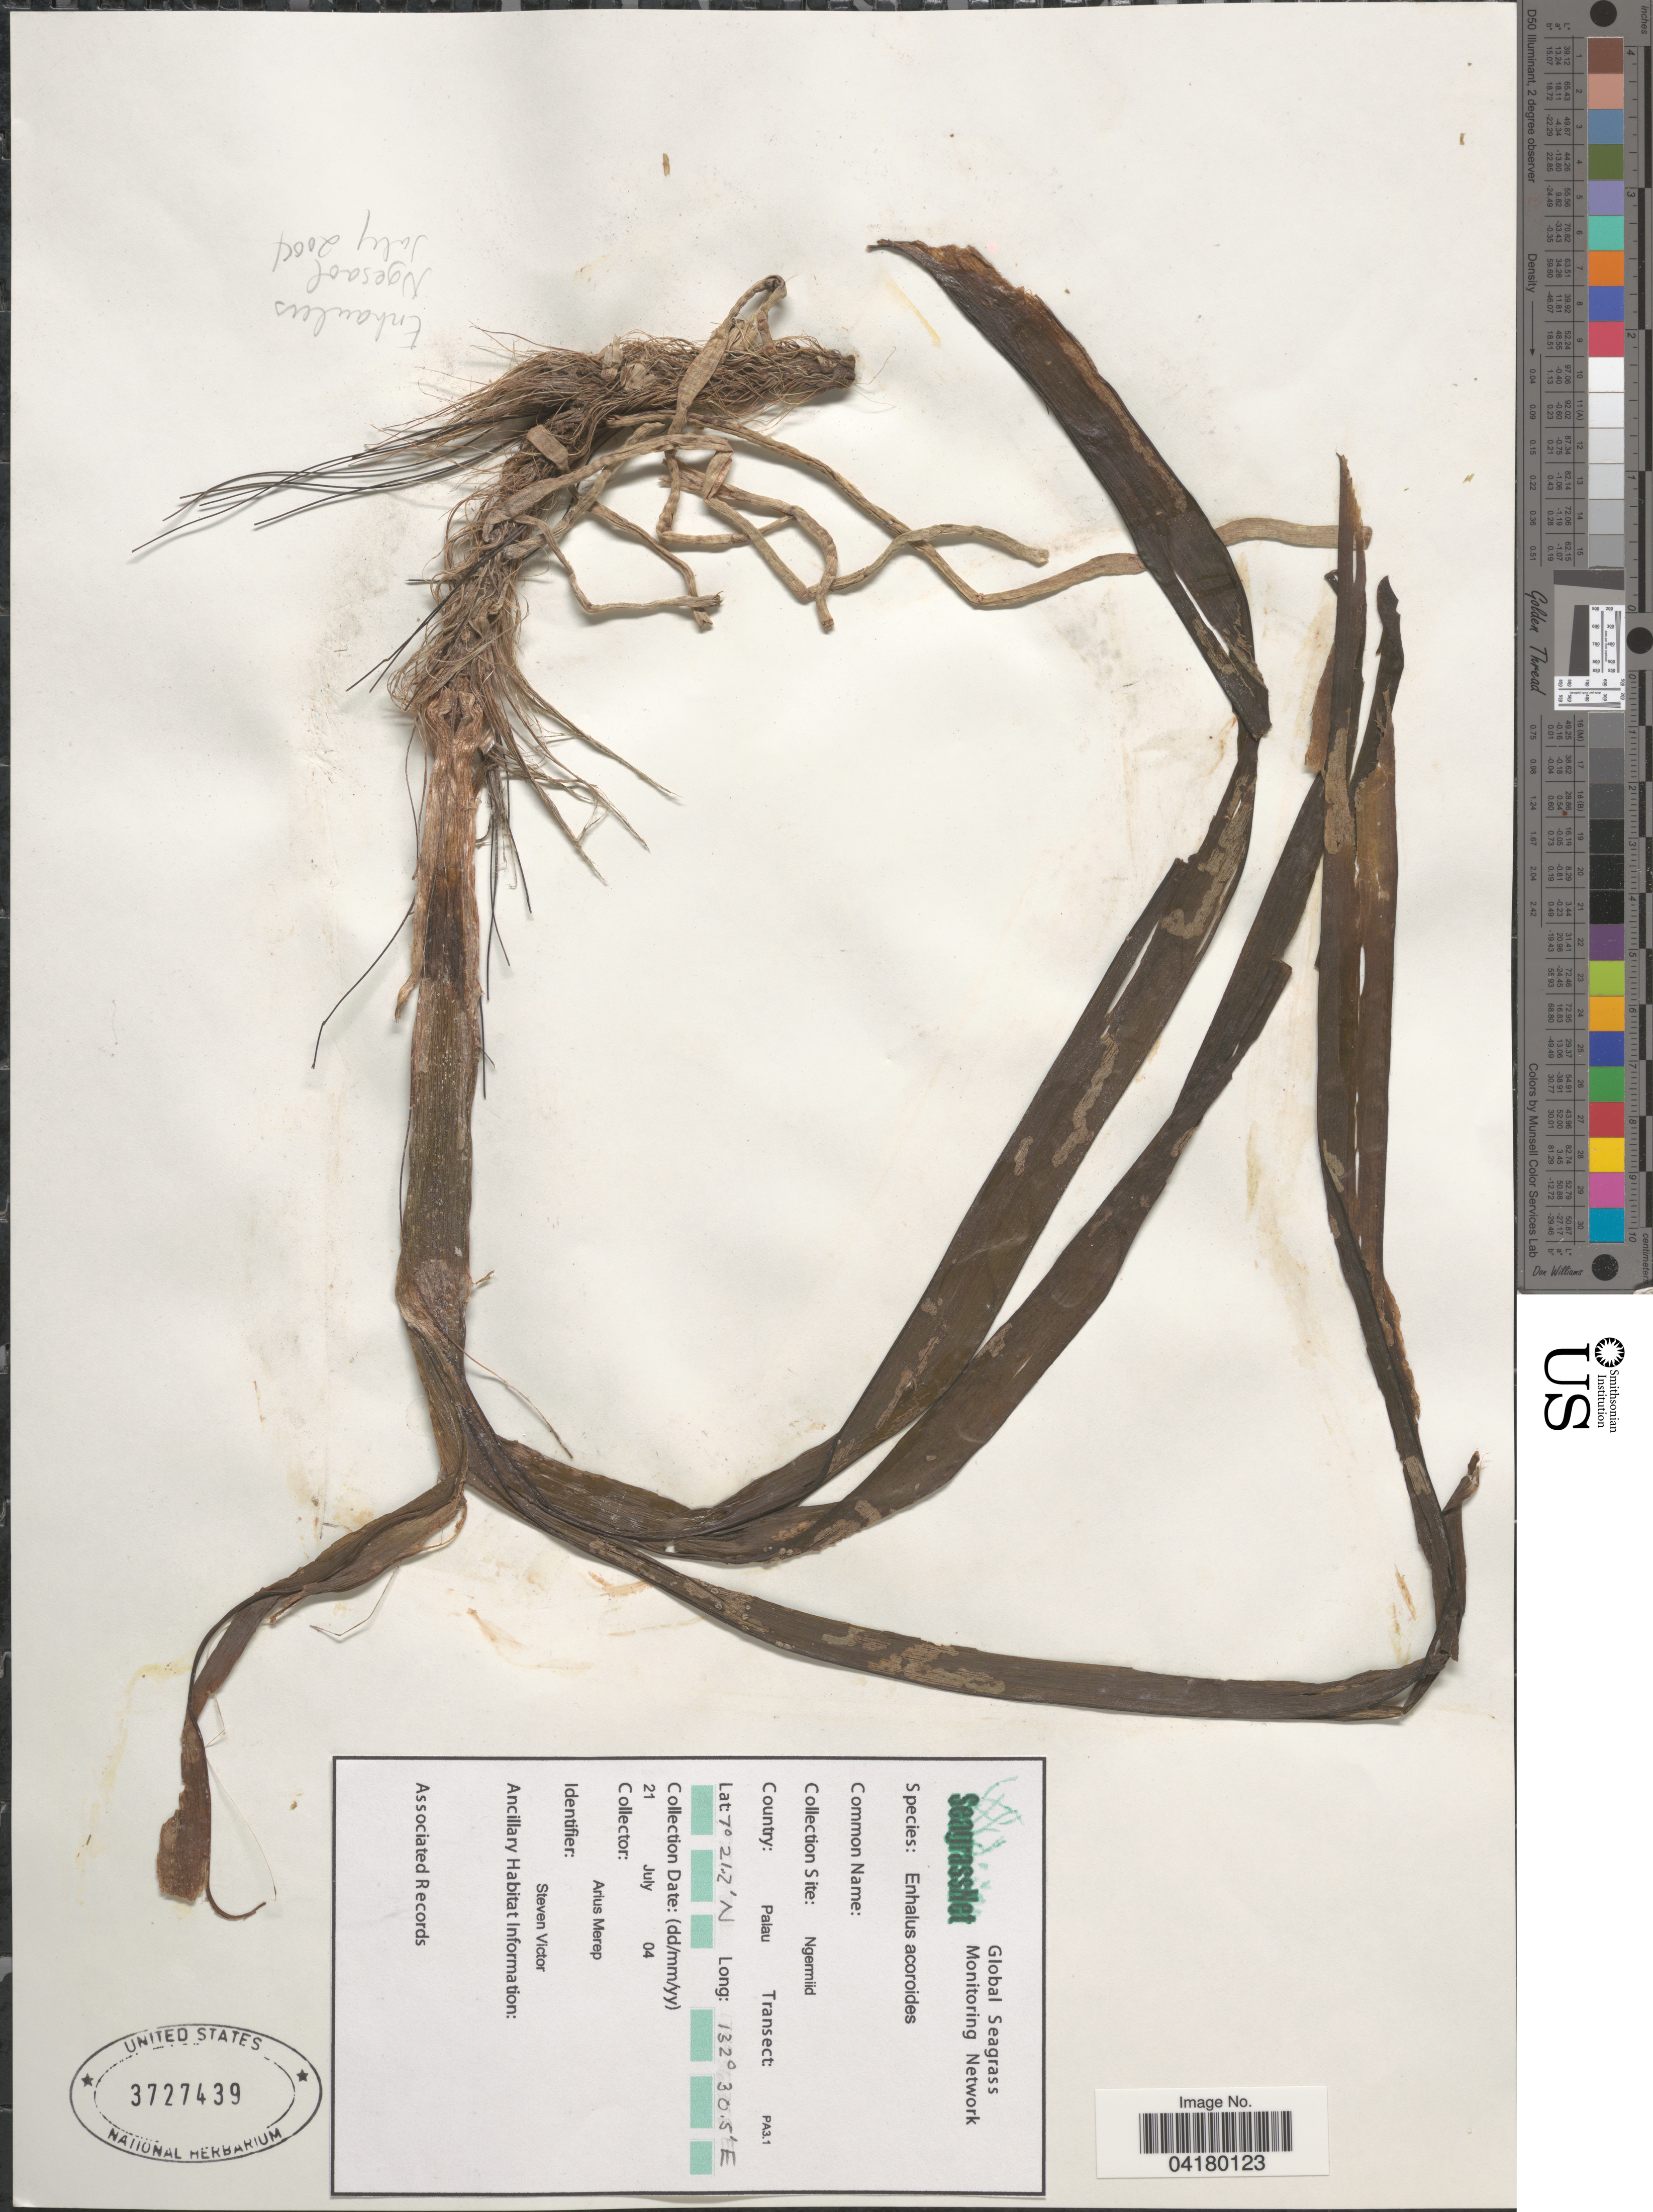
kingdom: Plantae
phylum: Tracheophyta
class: Liliopsida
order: Alismatales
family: Hydrocharitaceae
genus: Enhalus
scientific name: Enhalus acoroides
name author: (L. f.) Royle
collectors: A. Merep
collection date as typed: Transcribed d/m/y: 21/7/4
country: Palau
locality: Collection Site: Ngermiid. Country: Palau. Transect: PA3.1.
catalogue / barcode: US 3727439